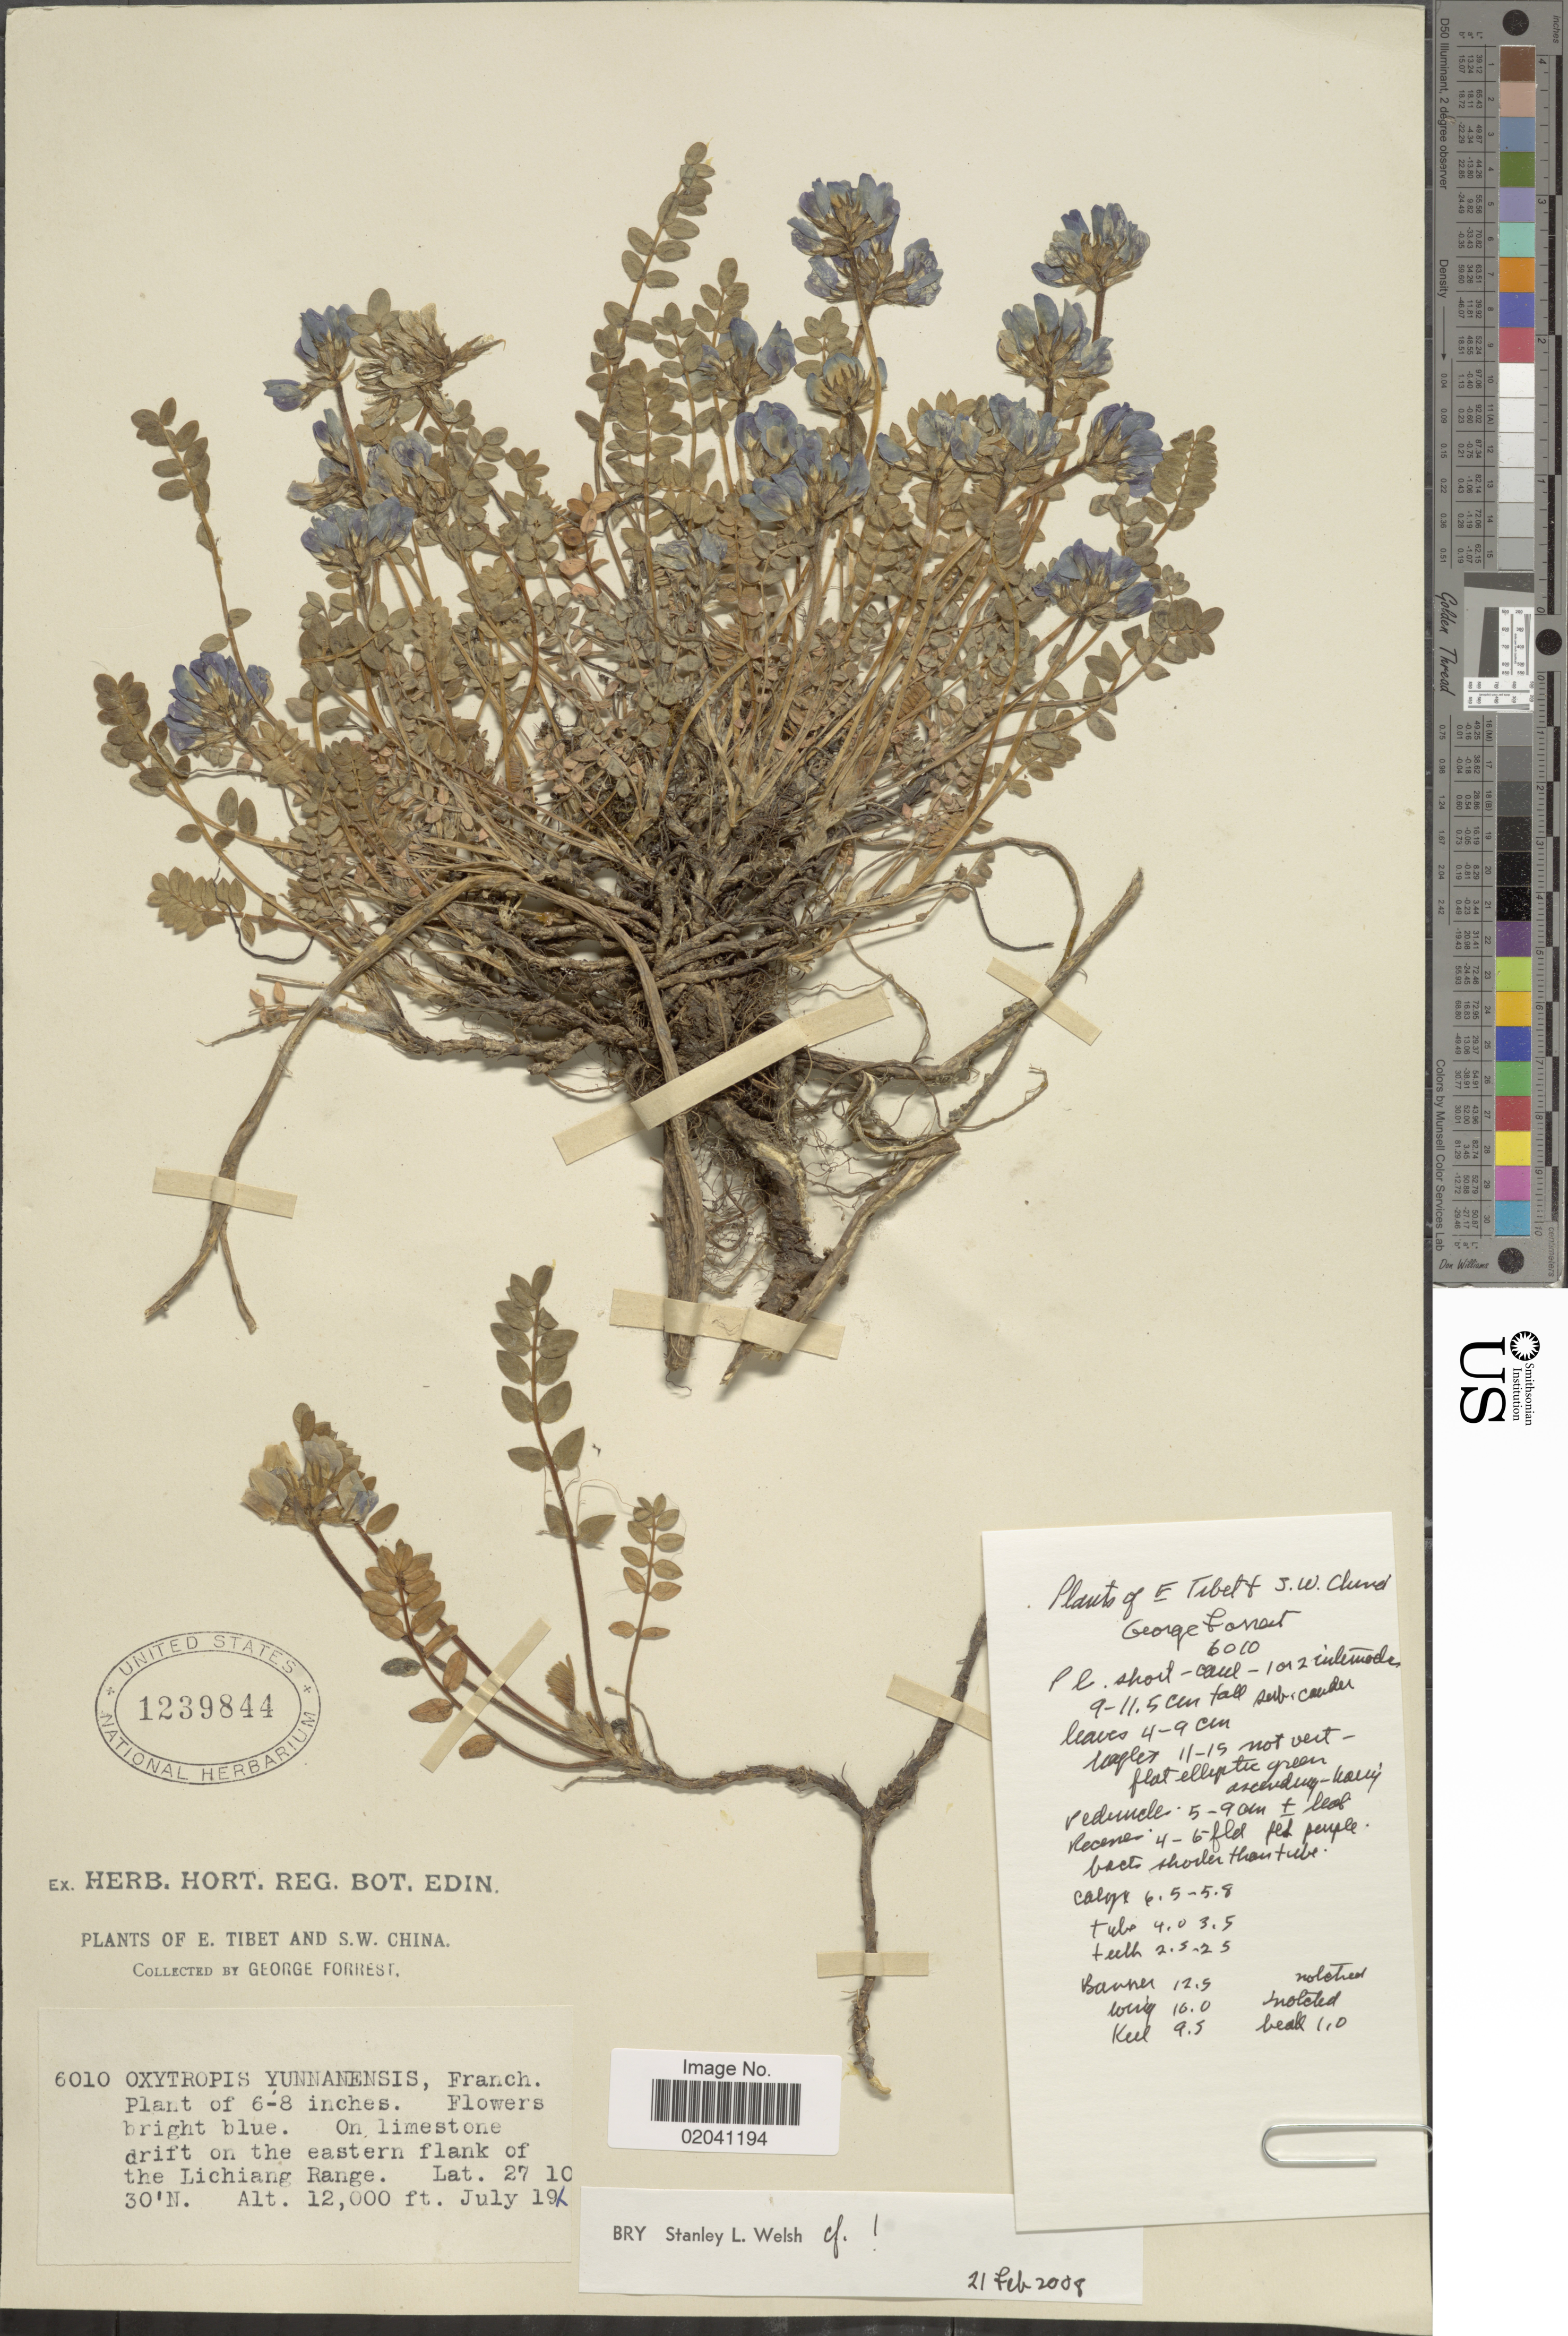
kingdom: Plantae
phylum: Tracheophyta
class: Magnoliopsida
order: Fabales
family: Fabaceae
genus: Oxytropis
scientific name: Oxytropis yunnanensis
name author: Franch.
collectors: G. Forrest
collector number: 6010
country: China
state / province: Yunnan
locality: E. Tibet and S.W. China. On limestone drift on the eastern flank of the Lichiang Range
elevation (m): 3658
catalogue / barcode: US 1239844